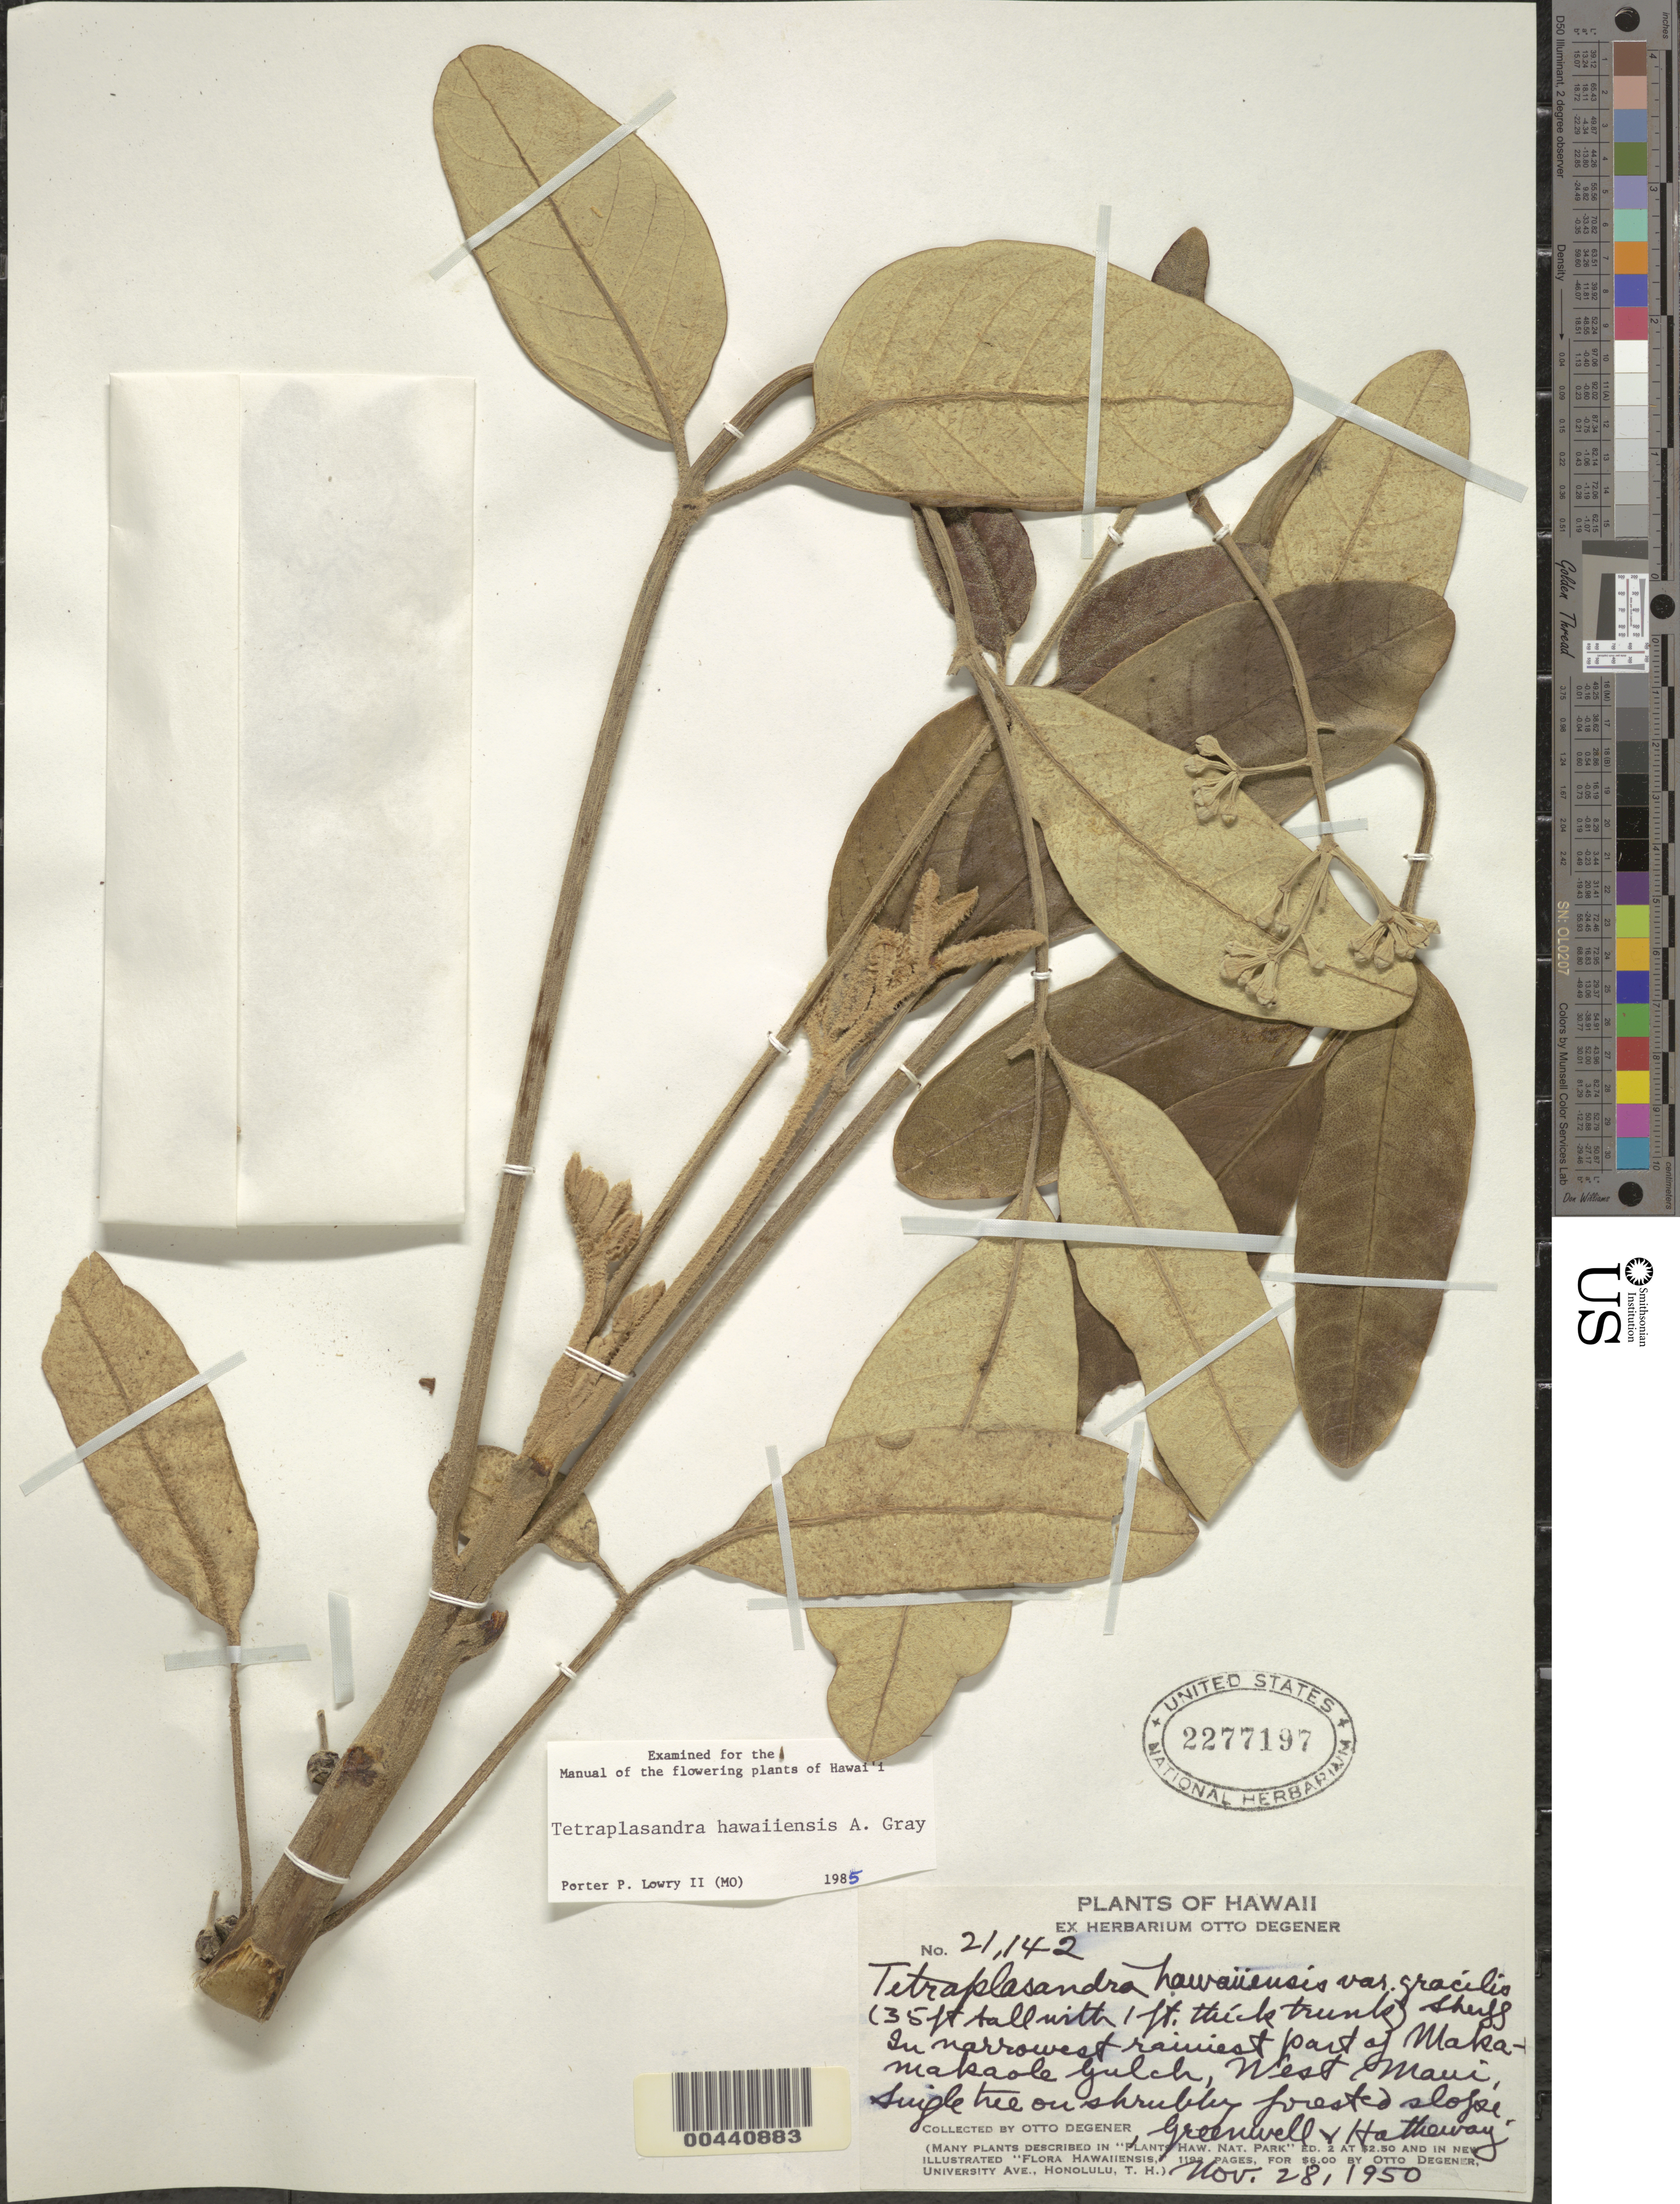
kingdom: Plantae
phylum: Tracheophyta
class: Magnoliopsida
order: Apiales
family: Araliaceae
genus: Polyscias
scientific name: Polyscias hawaiensis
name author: (A. Gray) Lowry & G. M. Plunkett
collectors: O. Degener, -. Greenwell & -- Hatheway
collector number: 21142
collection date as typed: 28 Nov 1950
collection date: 1950-11-28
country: United States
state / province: Hawaii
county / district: Maui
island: Maui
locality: West Maui, Narrowest part of Maka Makaole Gulch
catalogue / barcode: US 2277197